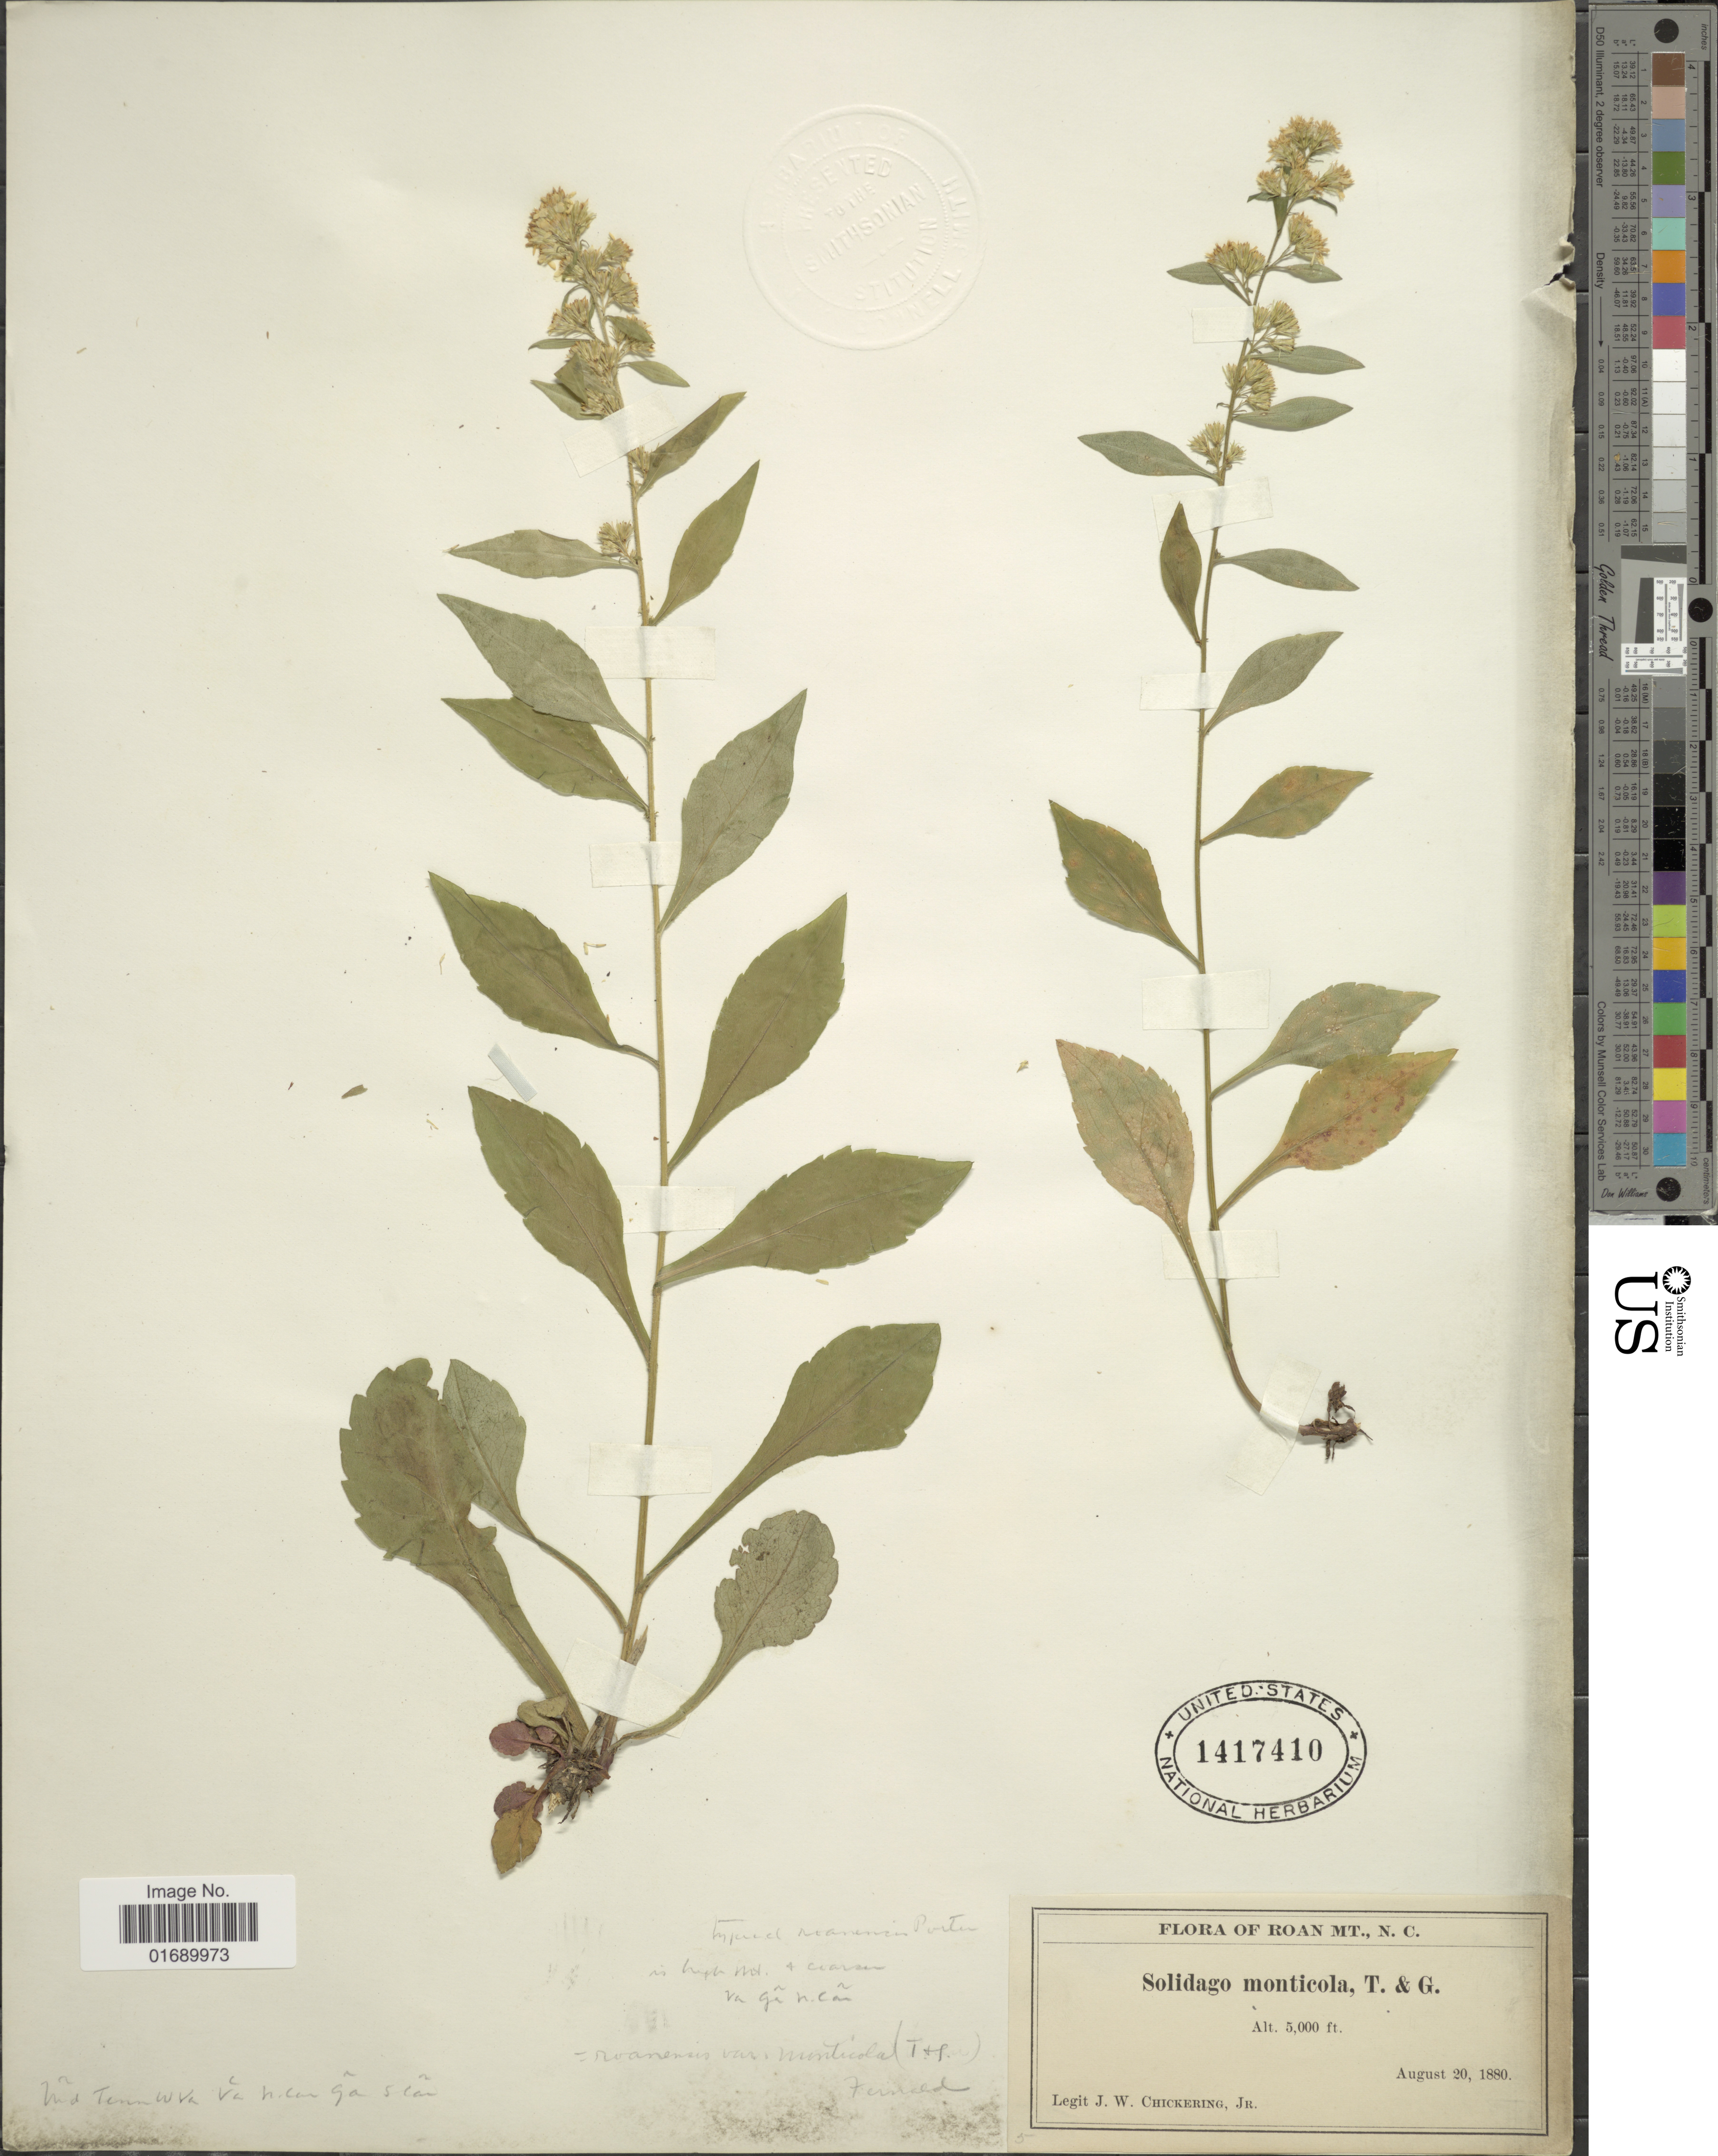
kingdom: Plantae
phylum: Tracheophyta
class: Magnoliopsida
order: Asterales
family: Asteraceae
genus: Solidago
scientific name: Solidago roanensis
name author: Porter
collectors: J. W. Chickering Jr.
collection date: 1880-08-20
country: United States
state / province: North Carolina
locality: Roan Mt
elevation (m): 1524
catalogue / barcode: US 1417410